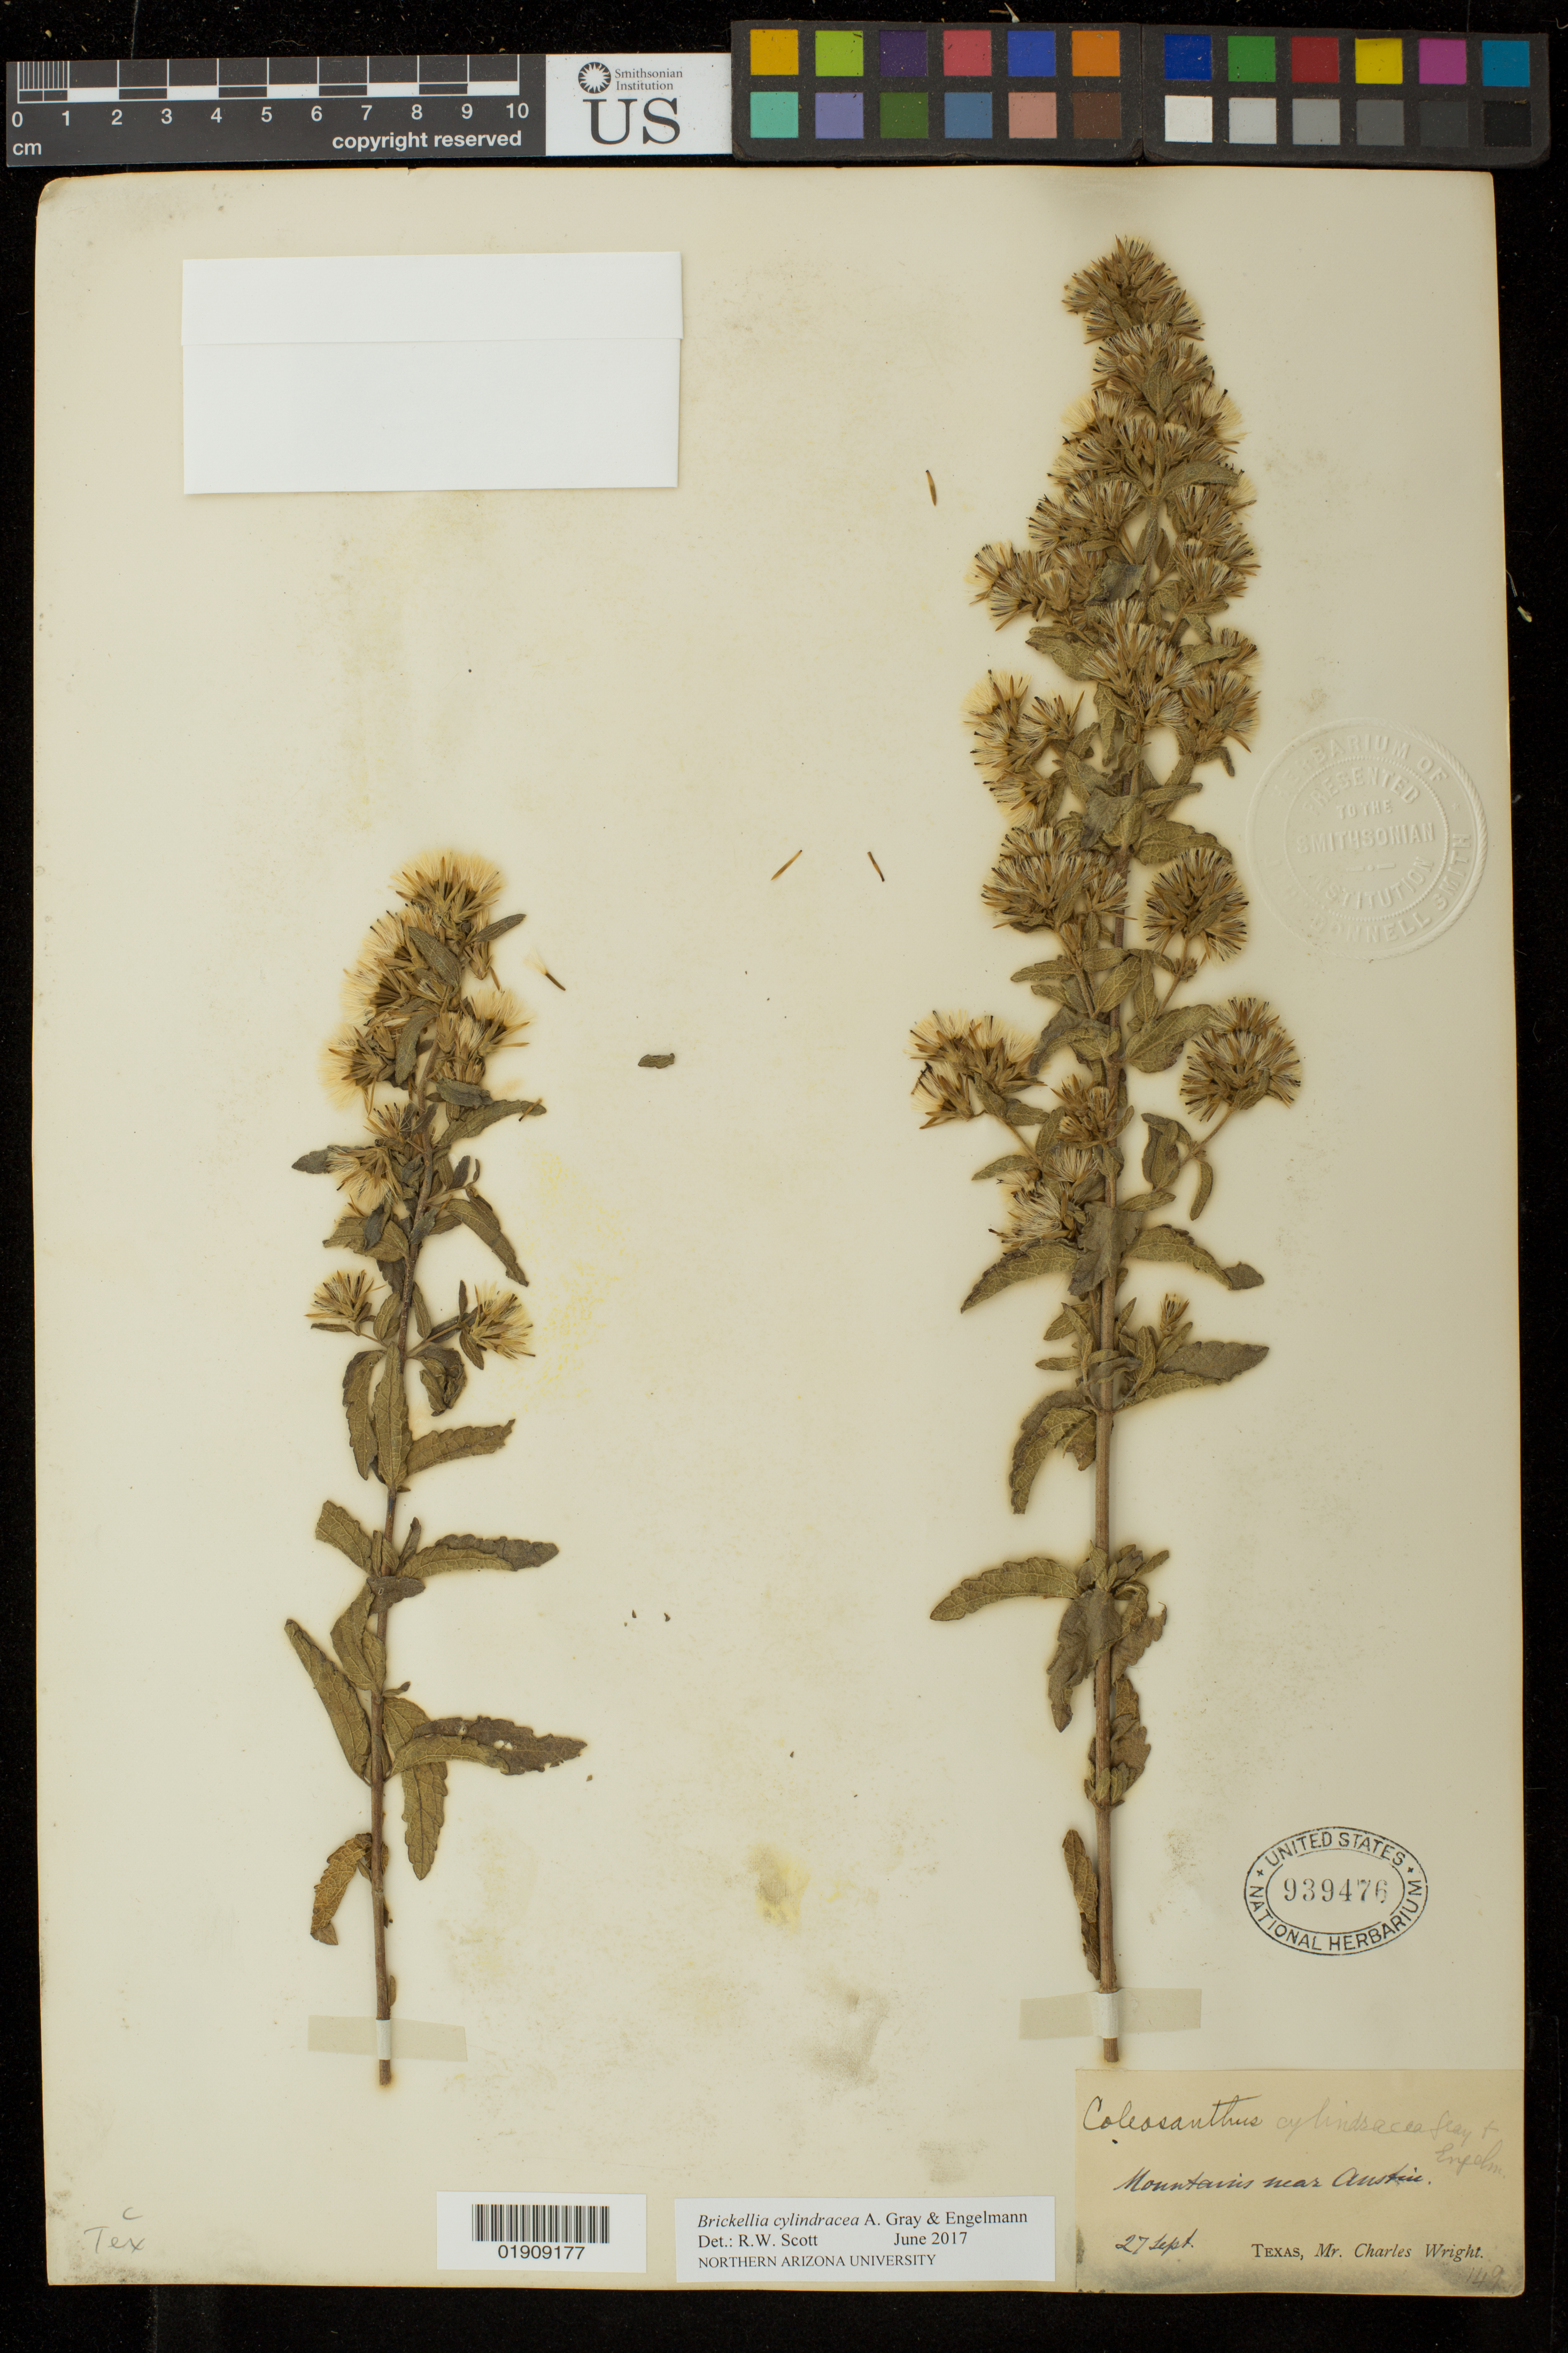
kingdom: Plantae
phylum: Tracheophyta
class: Magnoliopsida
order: Asterales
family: Asteraceae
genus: Brickellia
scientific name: Brickellia cylindracea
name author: A. Gray & Engelm. in A. Gray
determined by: Scott, R. W.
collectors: C. Wright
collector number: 149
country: United States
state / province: Texas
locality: Guadelupe Mountains above Austin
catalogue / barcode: US 939476